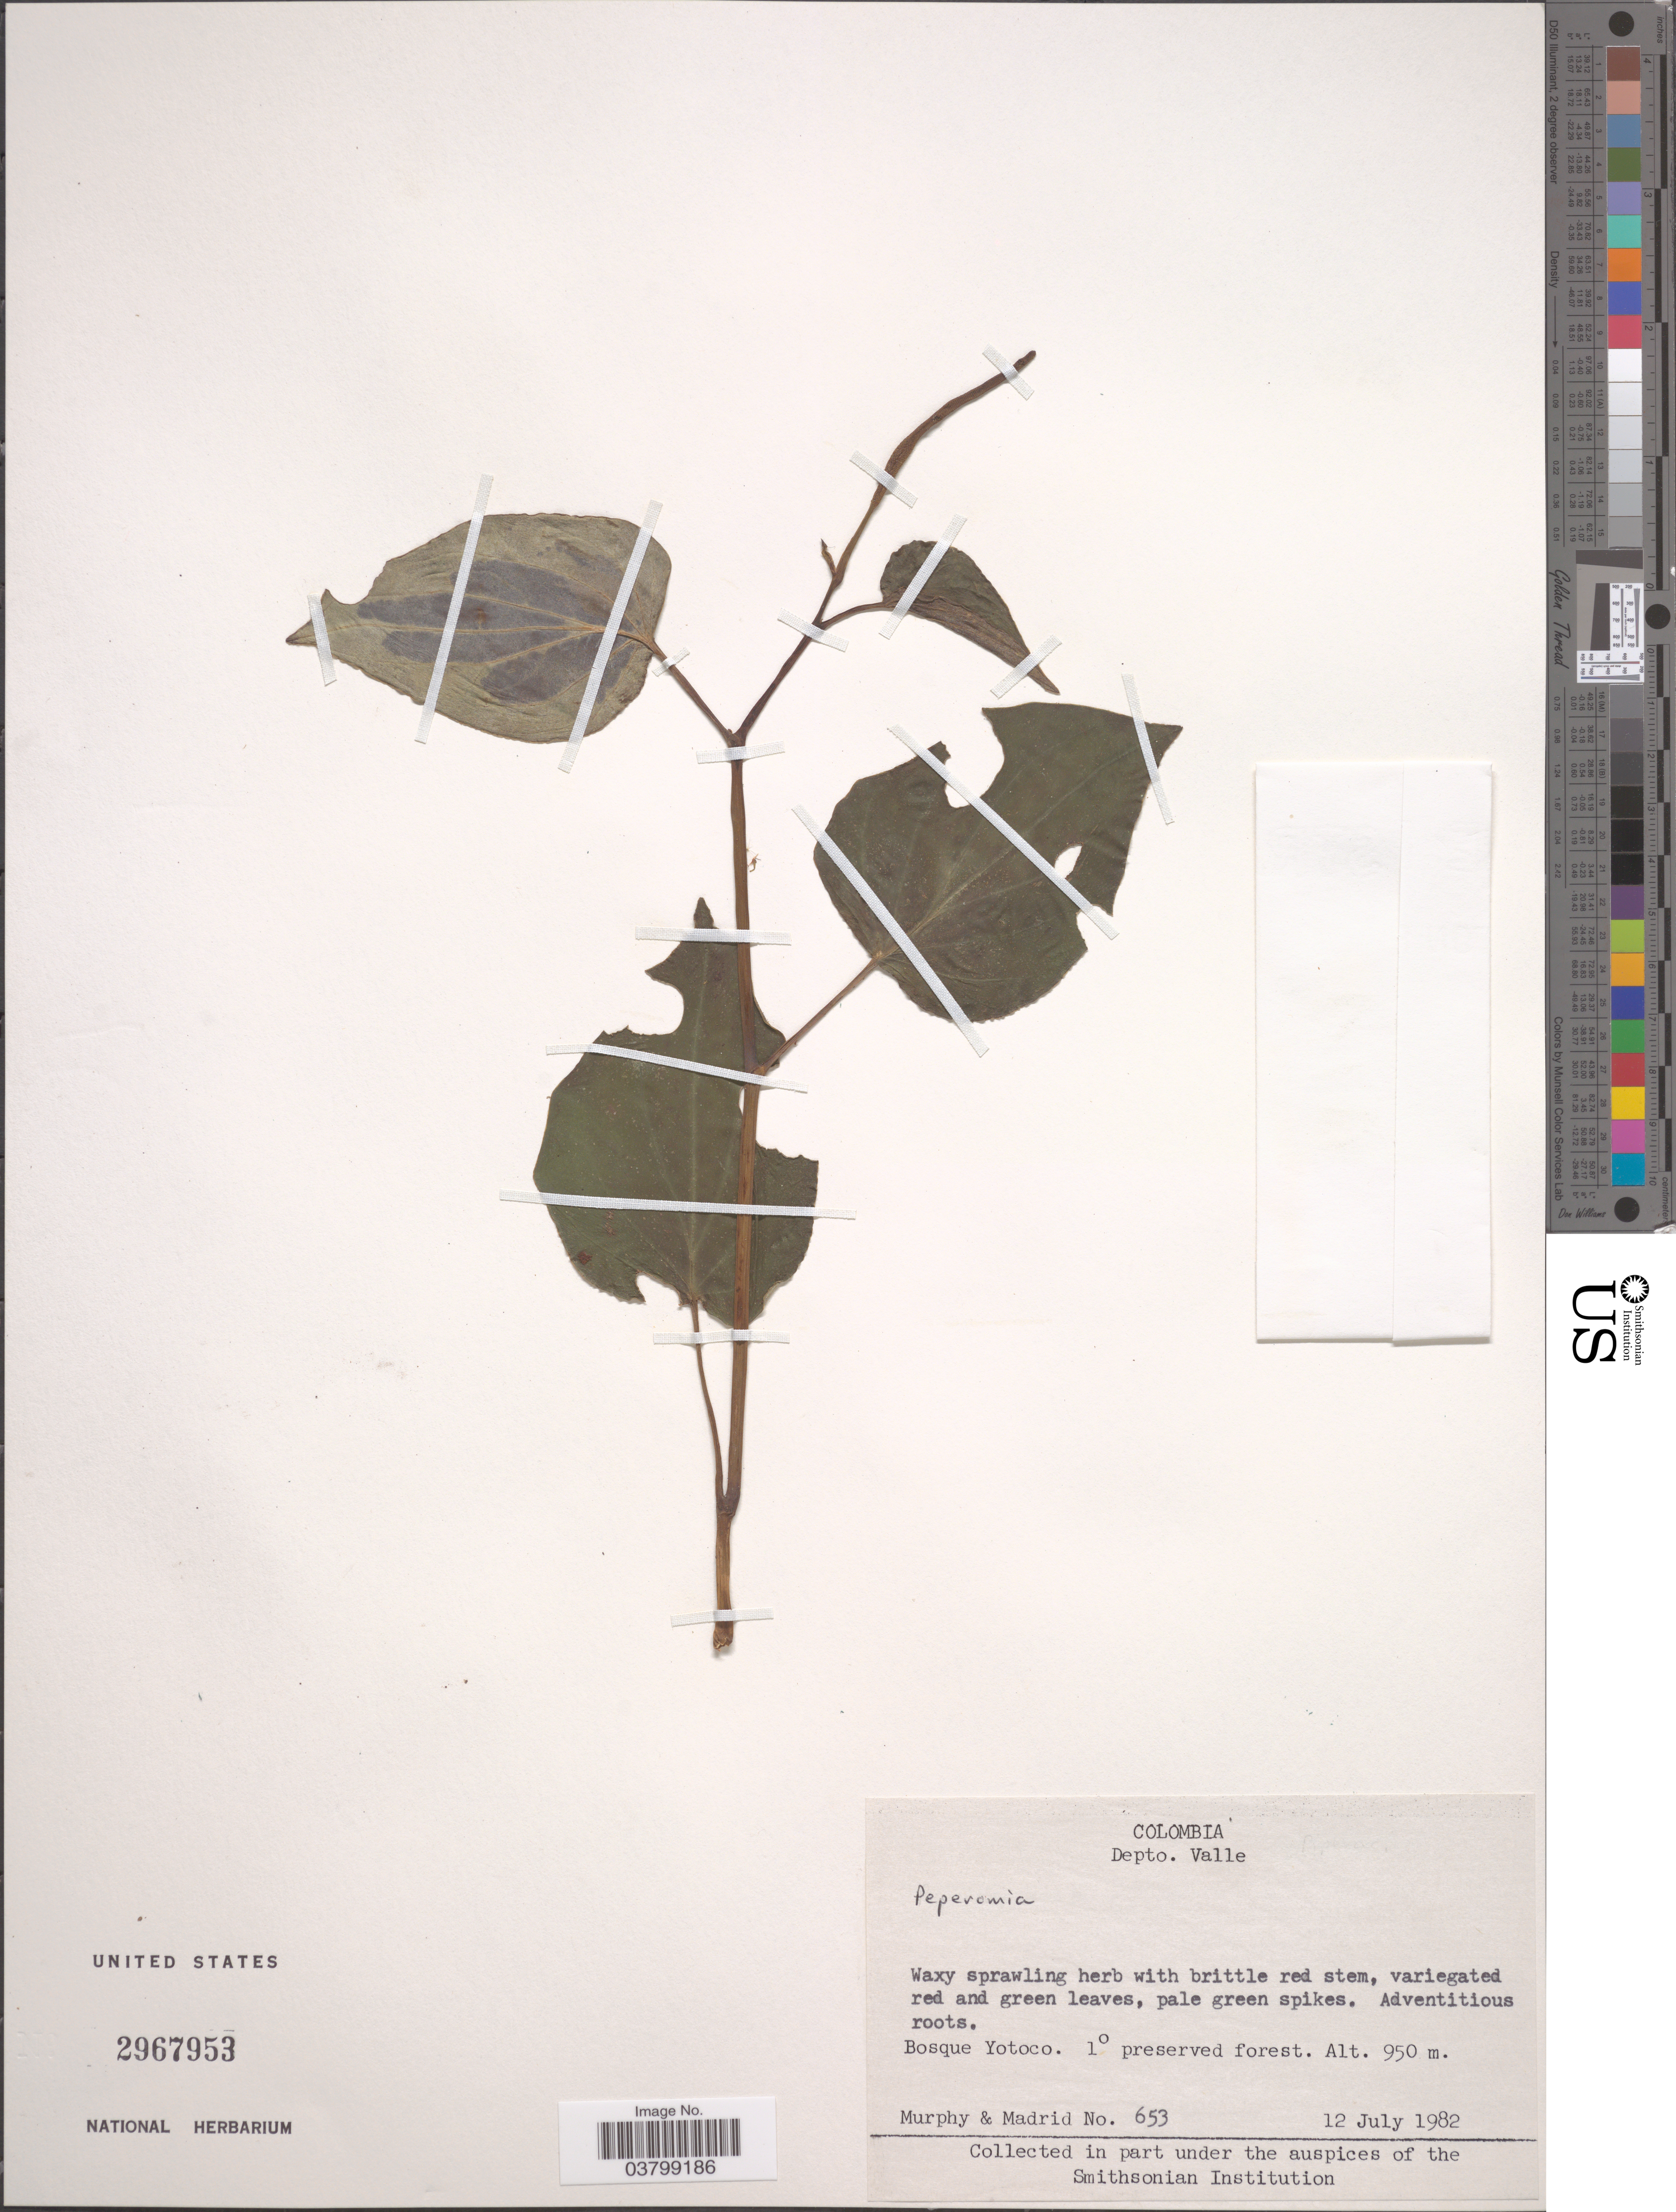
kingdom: Plantae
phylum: Tracheophyta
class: Magnoliopsida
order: Piperales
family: Piperaceae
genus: Peperomia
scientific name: Peperomia cumbreana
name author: Trel. & Yunck.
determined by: Jiménez, José Estaban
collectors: -. Murphy & -. Madrid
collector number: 653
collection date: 1982-07-12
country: Colombia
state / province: Valle del Cauca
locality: Depto. Valle. Bosque Yotoco.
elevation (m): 950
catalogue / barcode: US 2967953